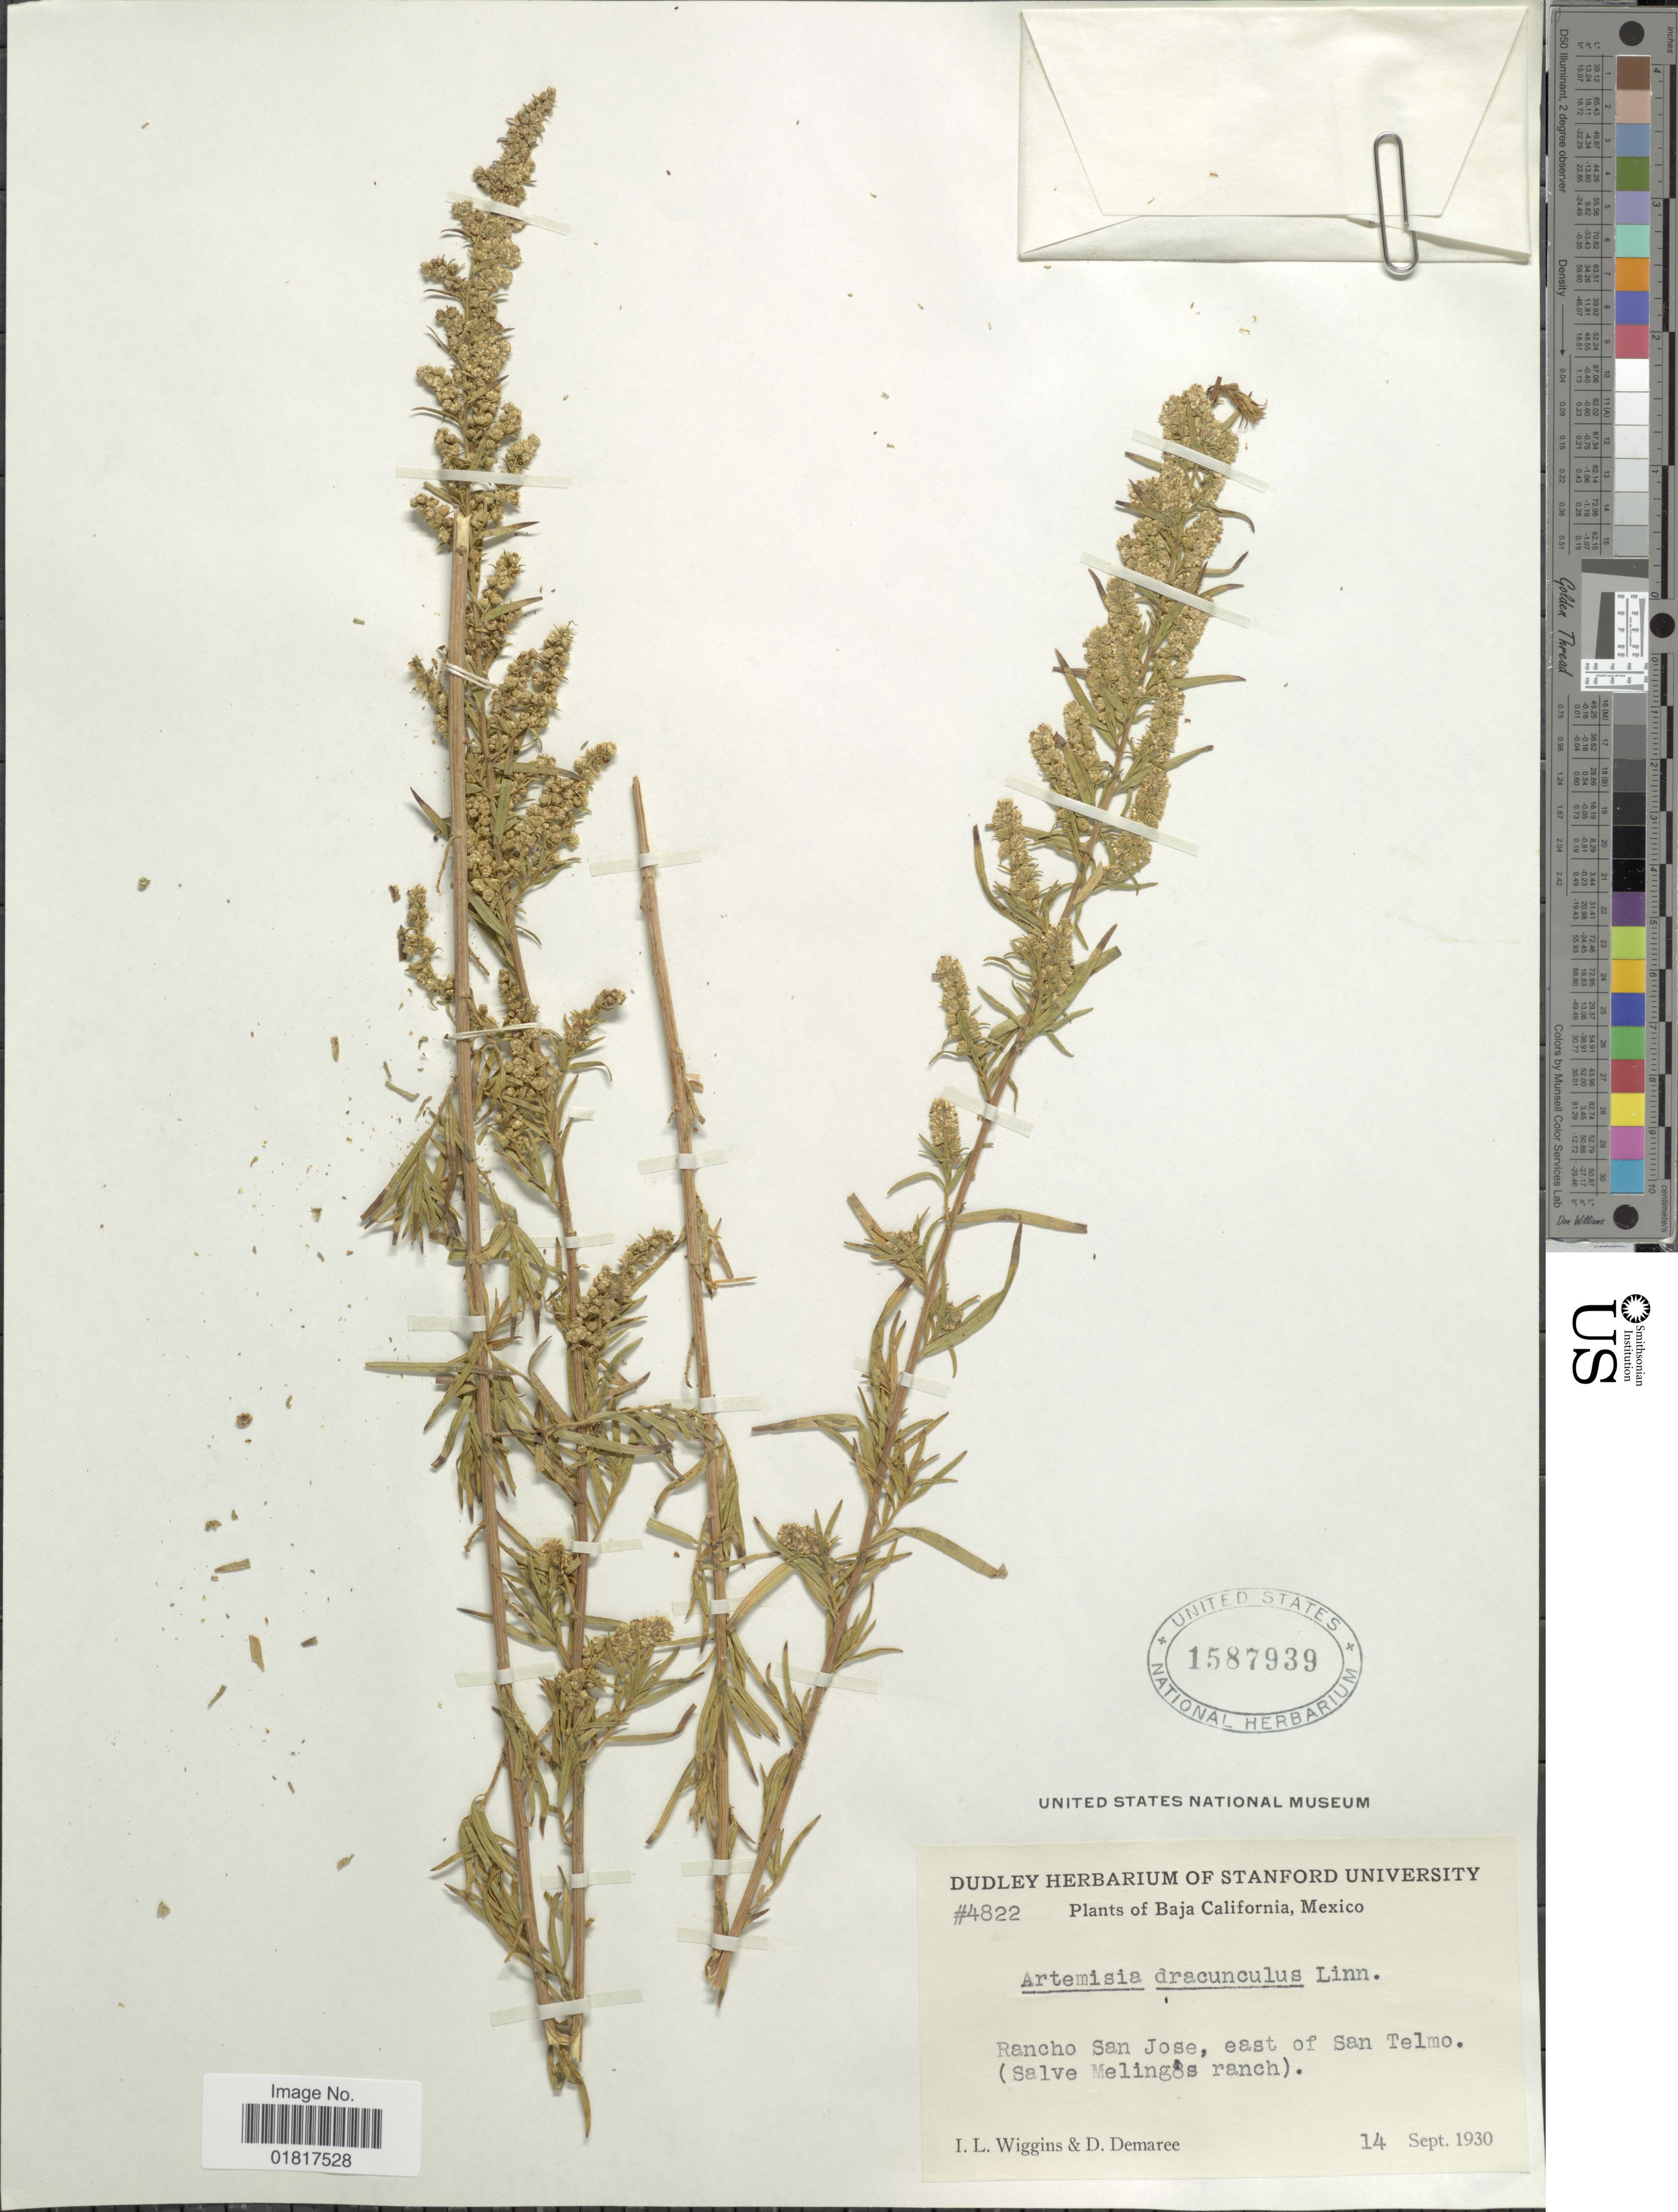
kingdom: Plantae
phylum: Tracheophyta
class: Magnoliopsida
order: Asterales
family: Asteraceae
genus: Artemisia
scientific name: Artemisia dracunculus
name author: L.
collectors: I. L. Wiggins & D. Demaree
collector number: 4822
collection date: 1930-09-14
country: Mexico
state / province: Baja California Norte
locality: Rancho San Jose, east of San Telmo. (Salve Meling's ranch)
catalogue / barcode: US 1587939